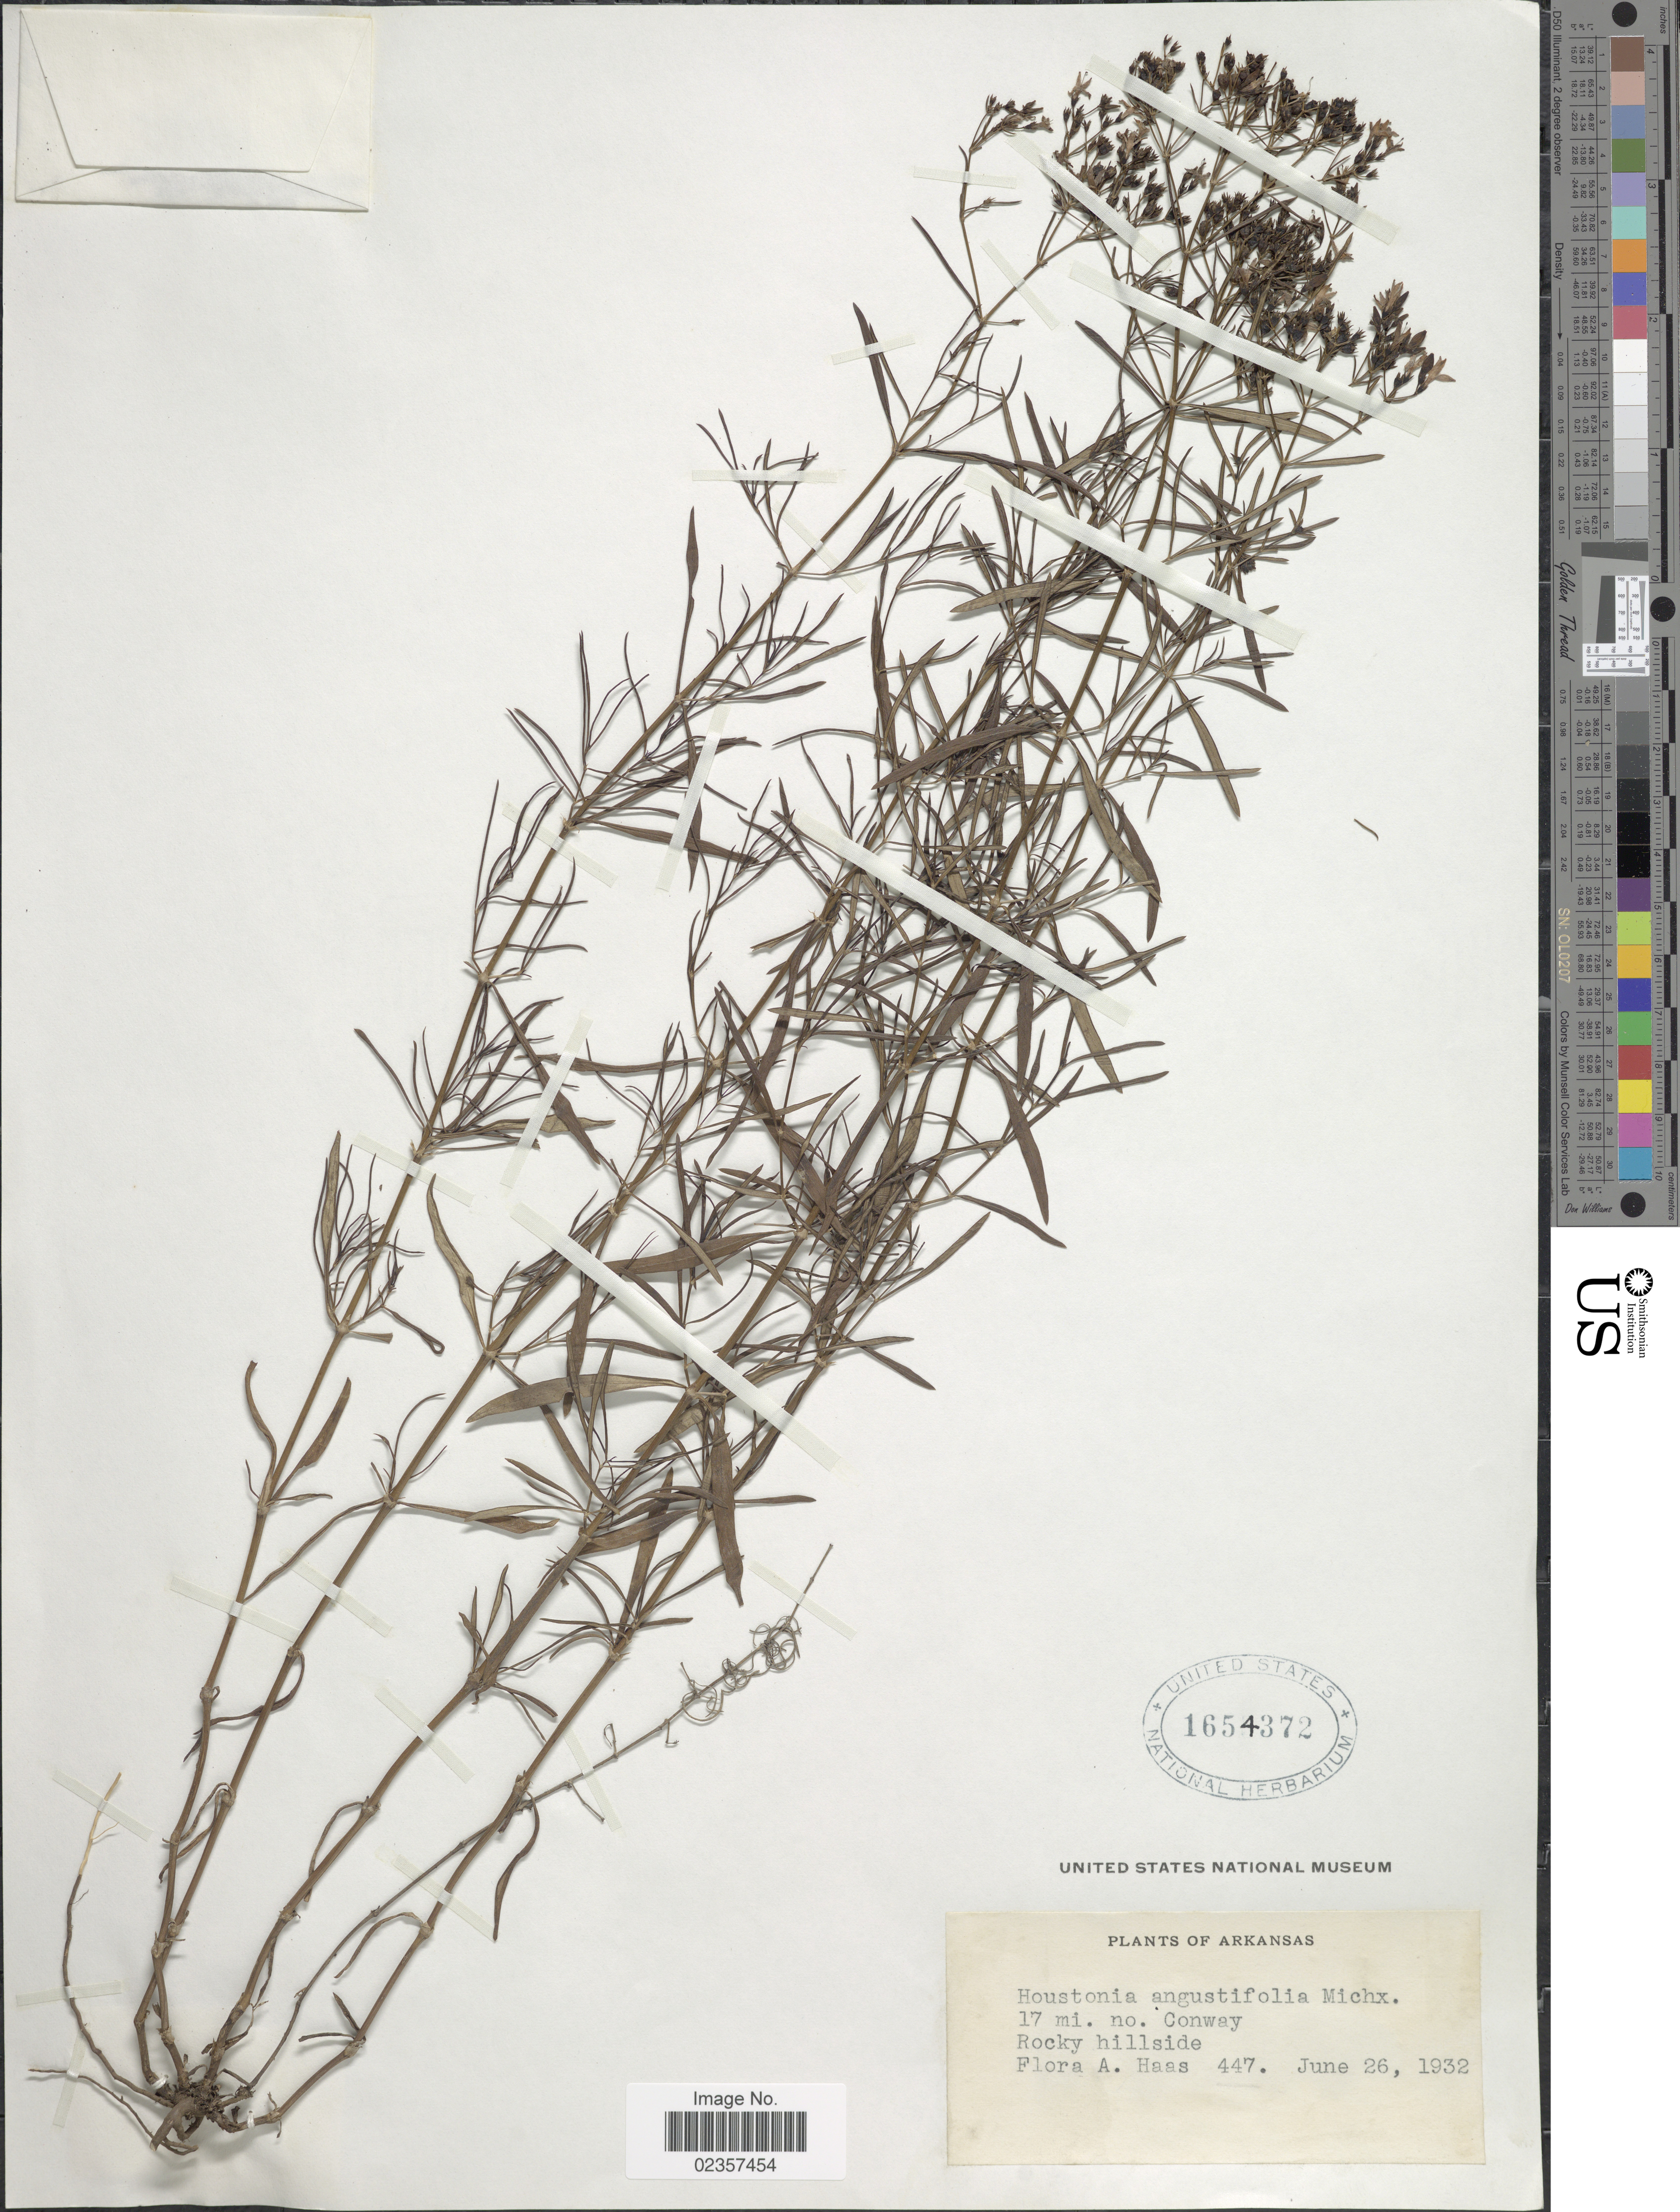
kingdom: Plantae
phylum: Tracheophyta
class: Magnoliopsida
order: Gentianales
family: Rubiaceae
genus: Houstonia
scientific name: Houstonia nigricans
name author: (Lam.) Fernald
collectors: F. A. Haas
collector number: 447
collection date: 1932-06-26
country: United States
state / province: Arkansas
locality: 17 mi. no. Conway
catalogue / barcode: US 1654372